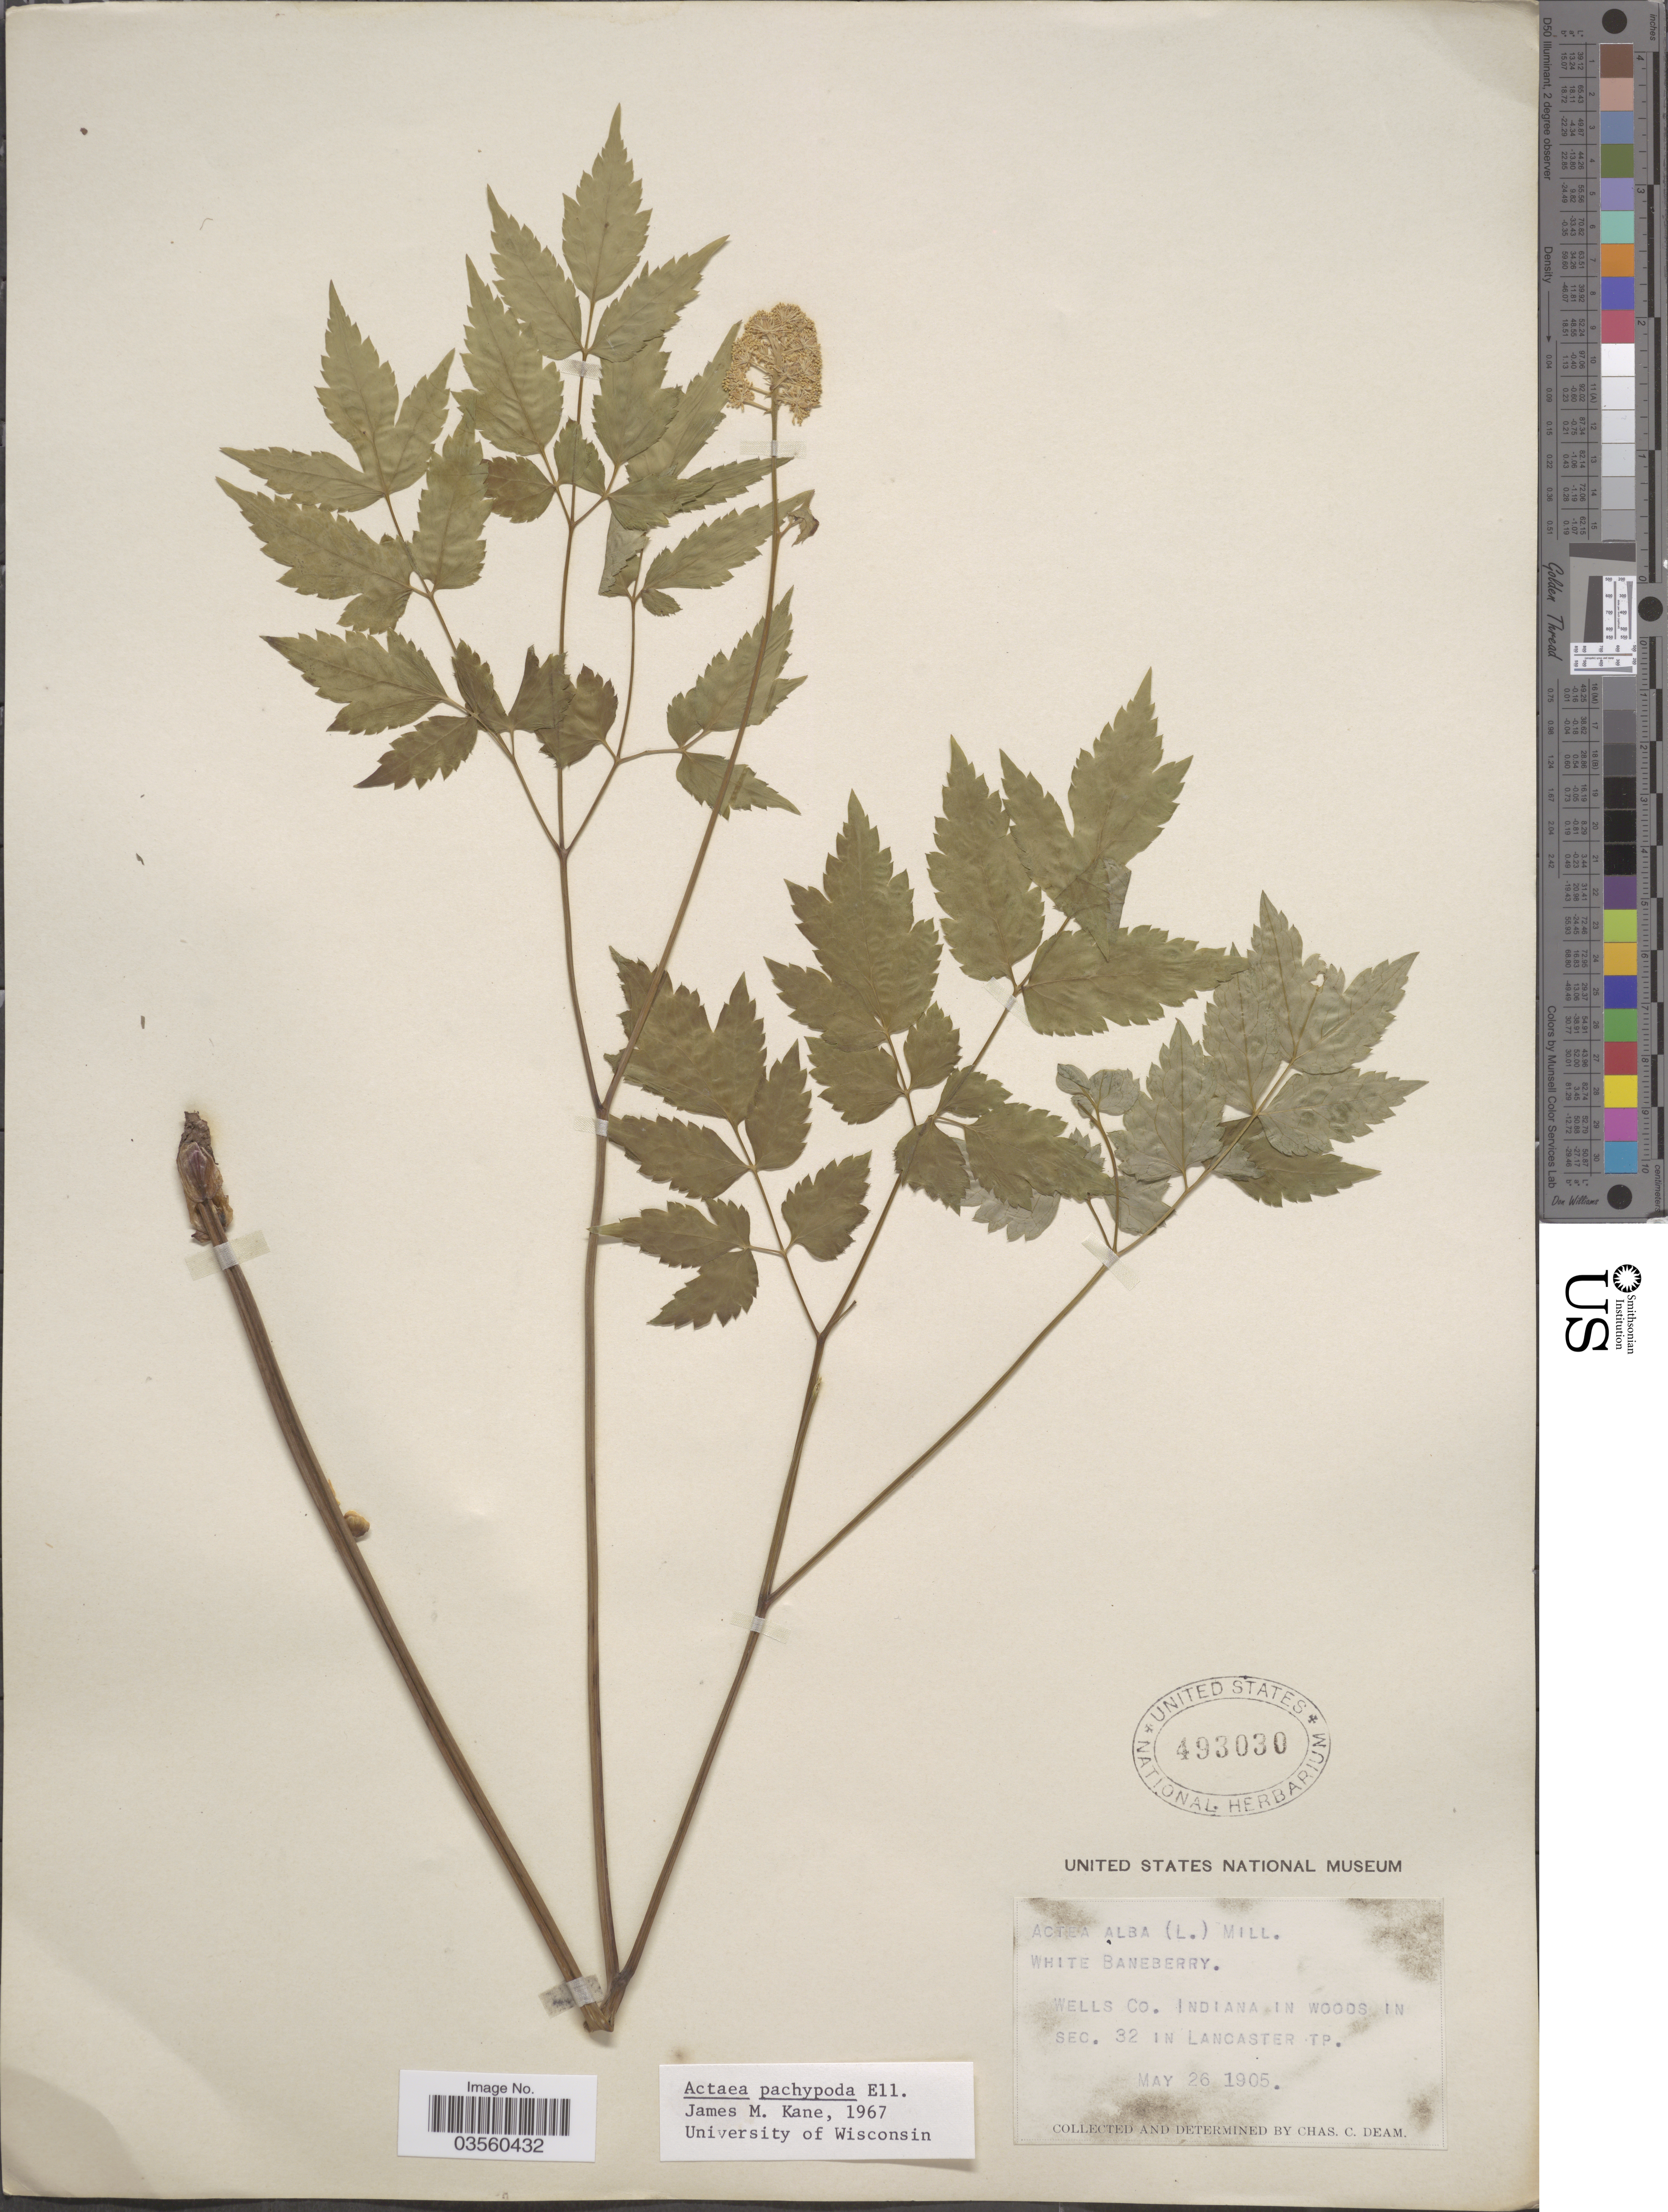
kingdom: Plantae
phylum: Tracheophyta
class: Magnoliopsida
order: Ranunculales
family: Ranunculaceae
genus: Actaea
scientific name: Actaea pachypoda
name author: Elliott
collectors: C. C. Deam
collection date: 1905-05-26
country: United States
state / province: Indiana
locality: Wells Co. In woods in Sec. 32 in Lancaster Tp.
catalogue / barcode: US 493030